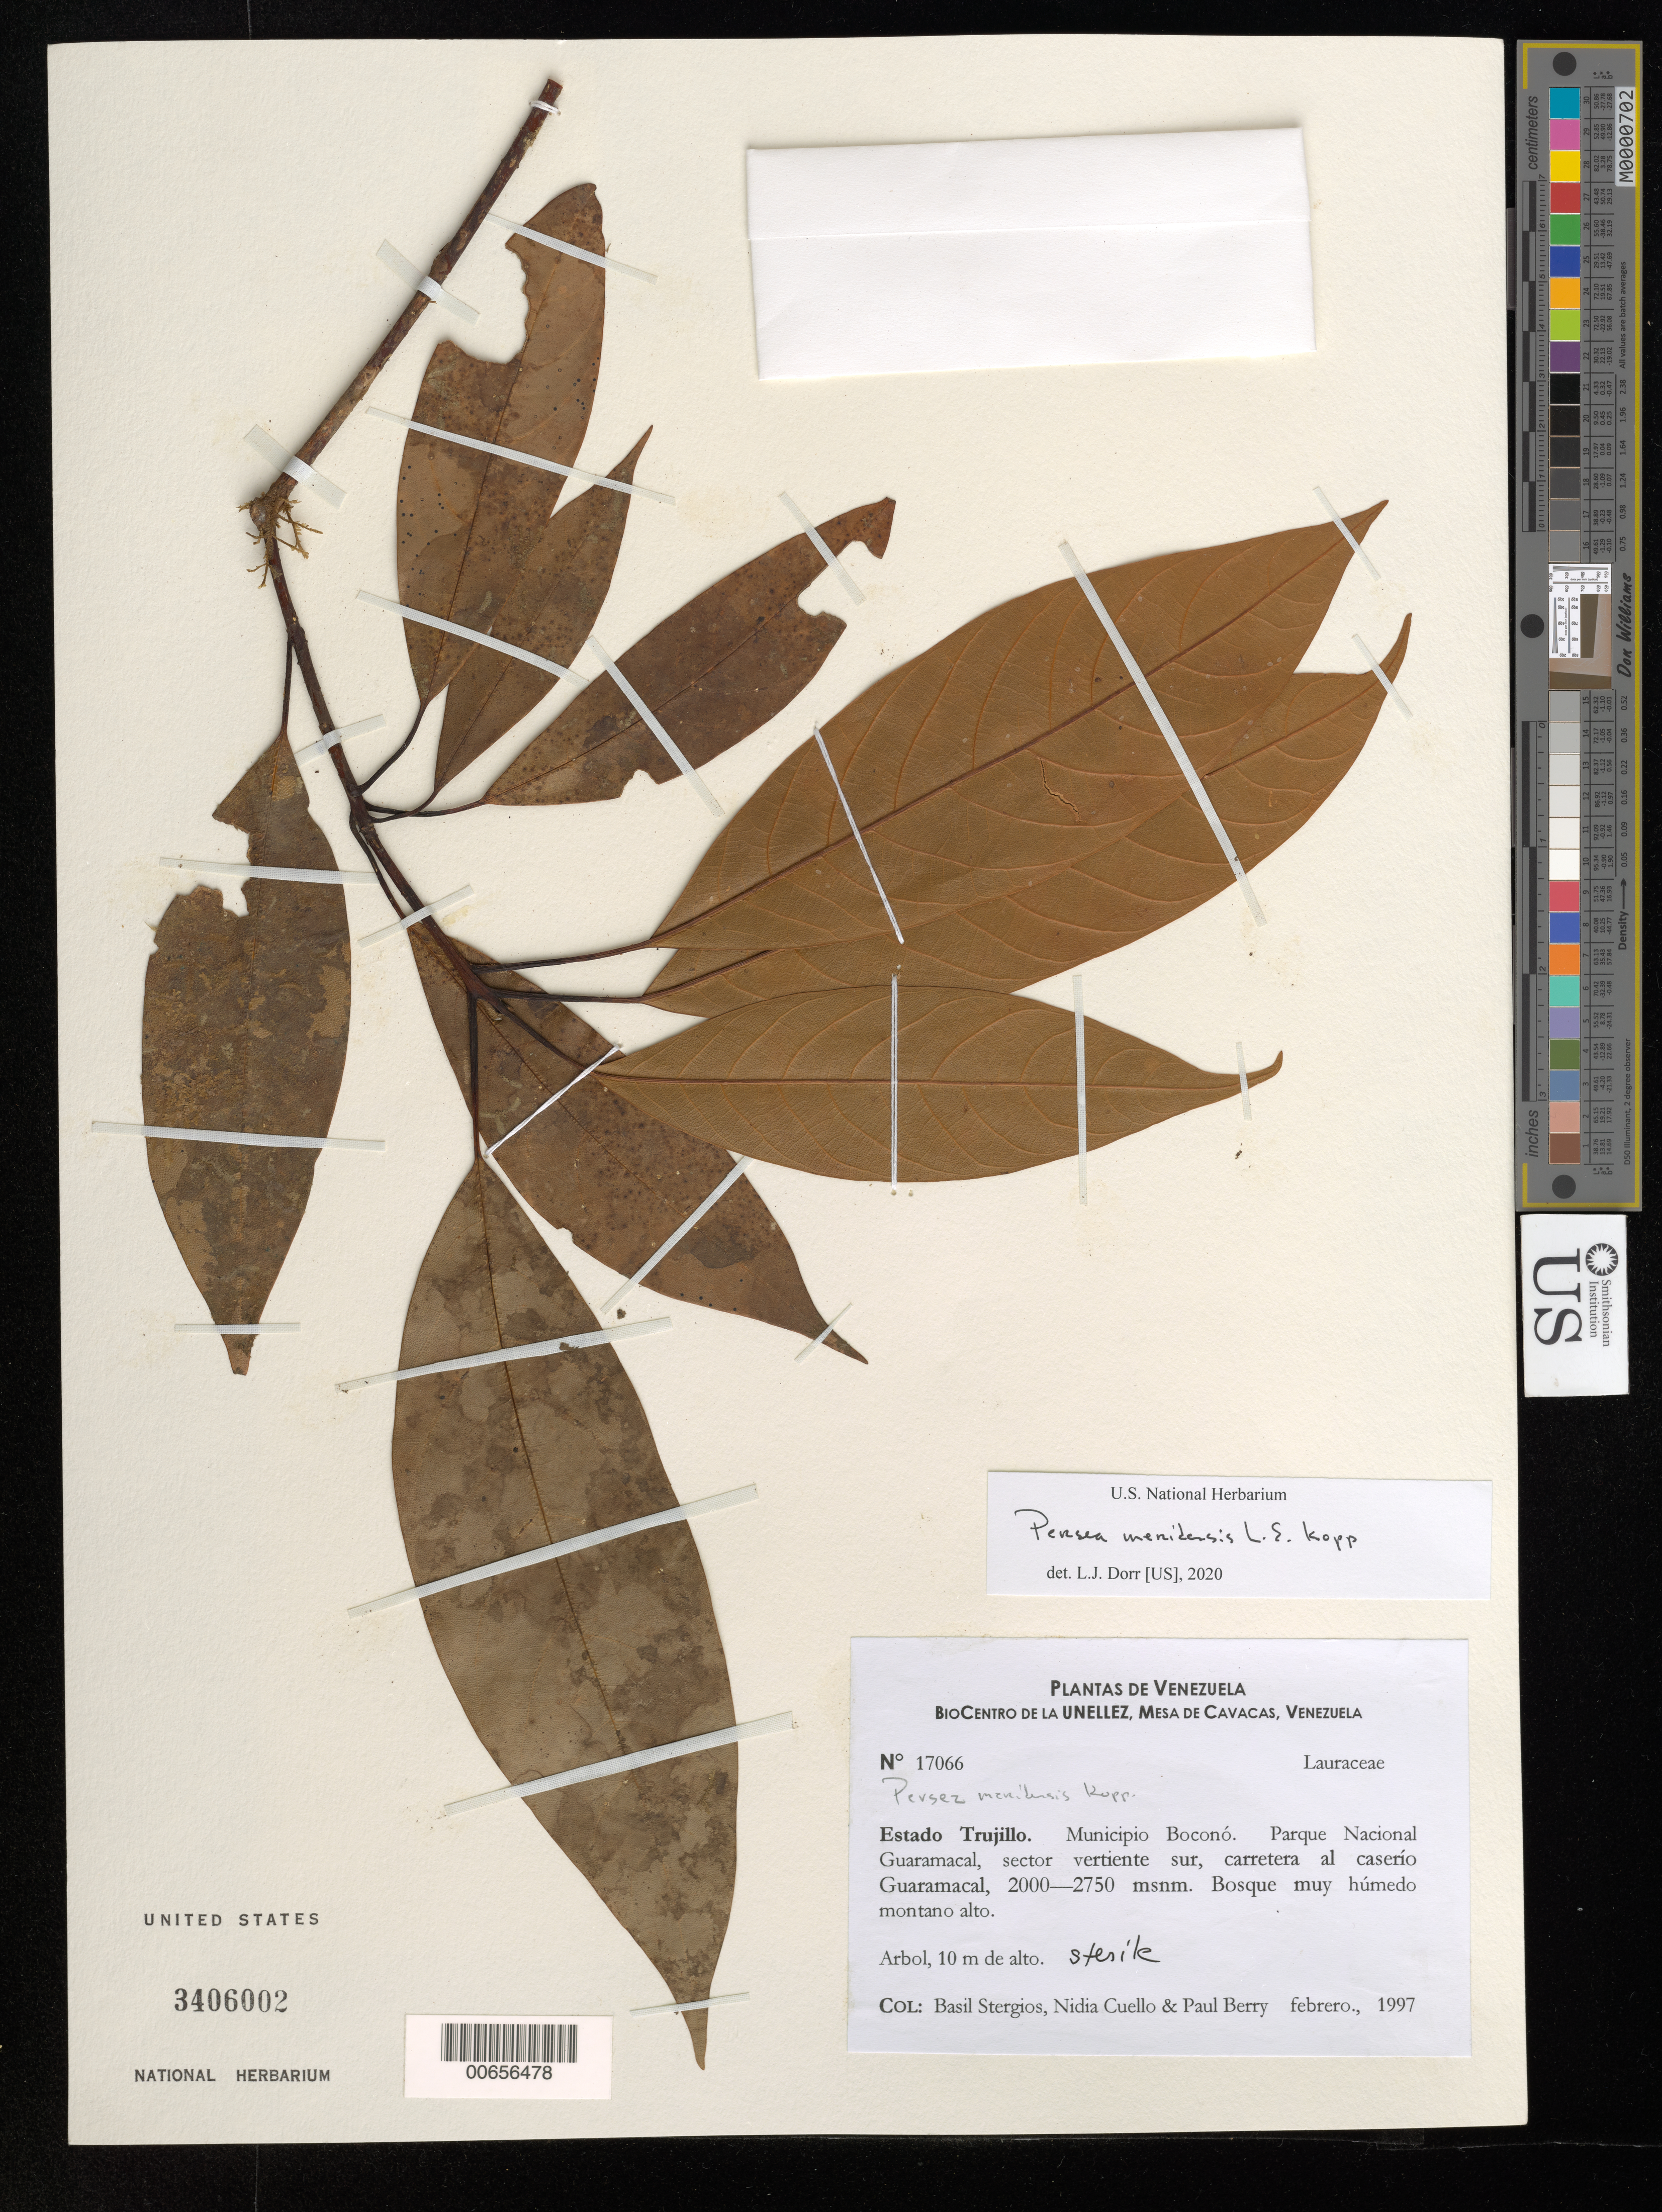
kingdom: Plantae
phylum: Tracheophyta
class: Magnoliopsida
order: Laurales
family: Lauraceae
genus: Persea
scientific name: Persea meridensis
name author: L.E. Kopp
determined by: Dorr, L. J., (BOT), Smithsonian Institution - National Museum of Natural History (UNITED STATES)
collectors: B. G. Stergios, N. L. Cuello & P. Berry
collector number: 17066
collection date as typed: Feb 1997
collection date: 1997-02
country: Venezuela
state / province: Trujillo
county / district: Boconó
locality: Parque Nacional Guaramacal. Sector vertiente S. Carretera al caserío Guaramacal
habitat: Bosque muy húmedo montano alto.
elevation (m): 2000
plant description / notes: PORT, US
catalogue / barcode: US 3406002